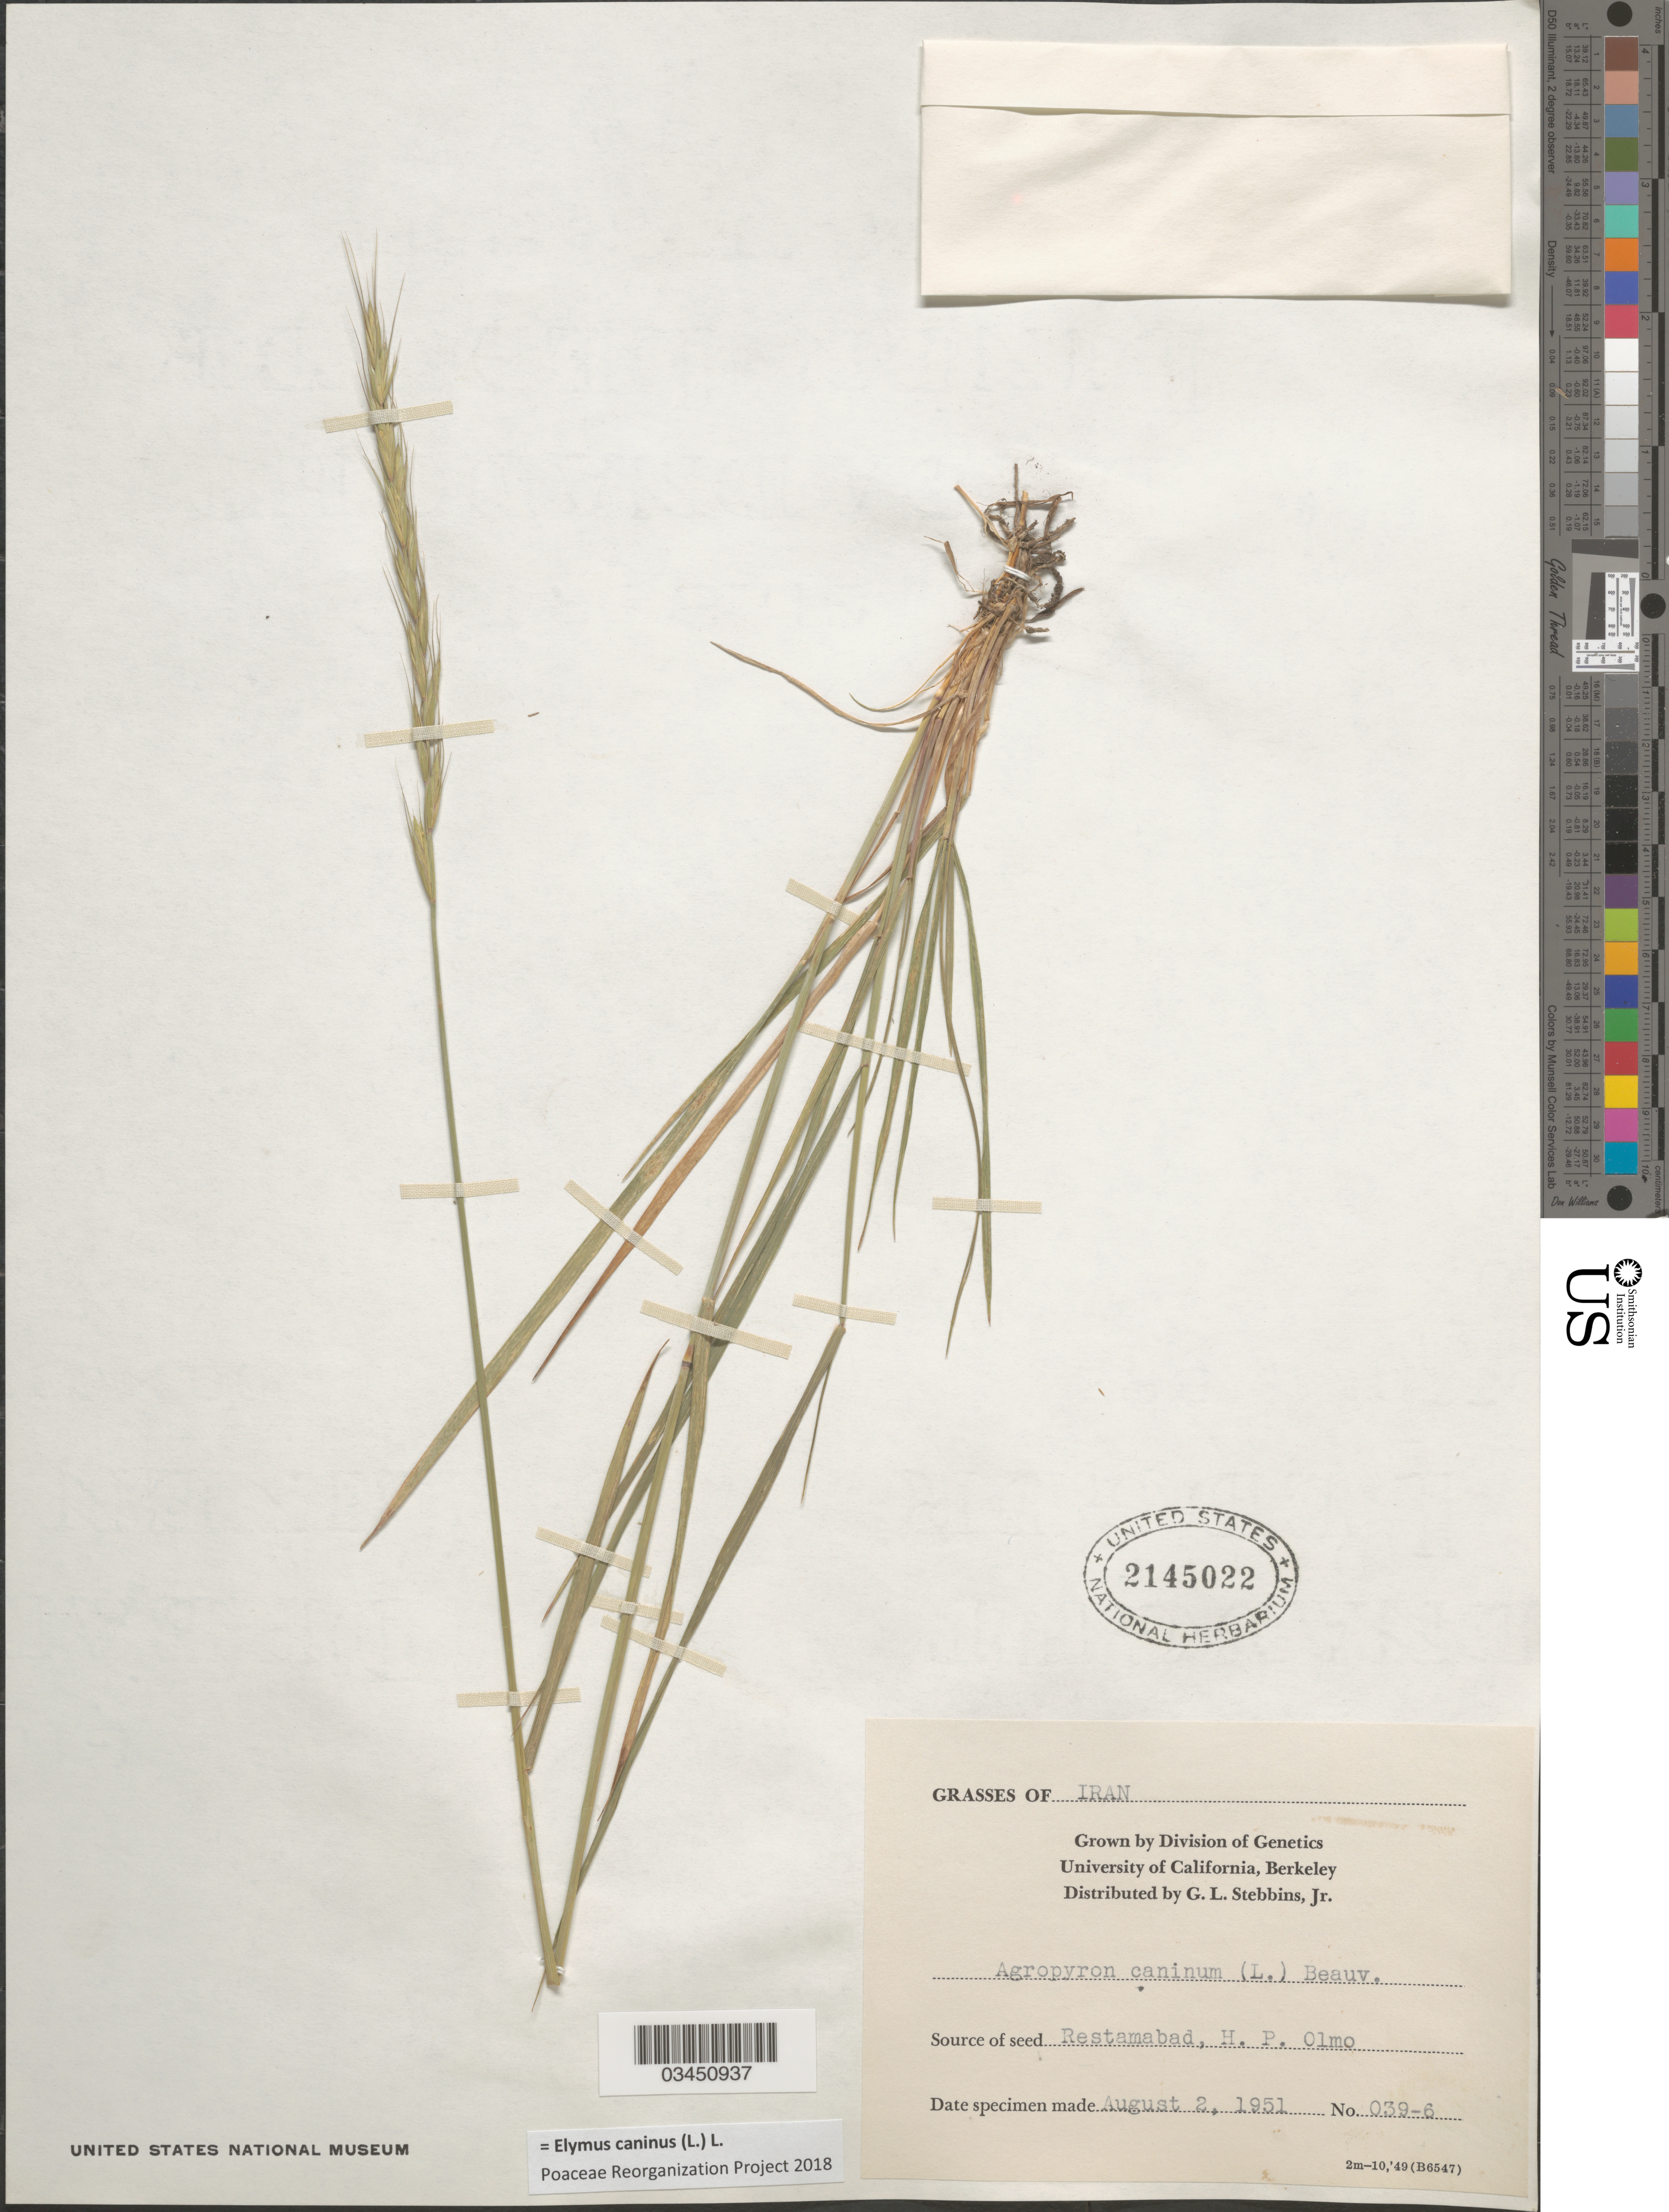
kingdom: Plantae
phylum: Tracheophyta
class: Liliopsida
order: Poales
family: Poaceae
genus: Elymus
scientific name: Elymus caninus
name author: (L.) L.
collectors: G. L. Stebbins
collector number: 039-6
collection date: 1951-08-02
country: United States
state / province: California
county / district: Alameda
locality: Grown by Division of Genetics. University of California, Berkeley.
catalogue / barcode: US 2145022